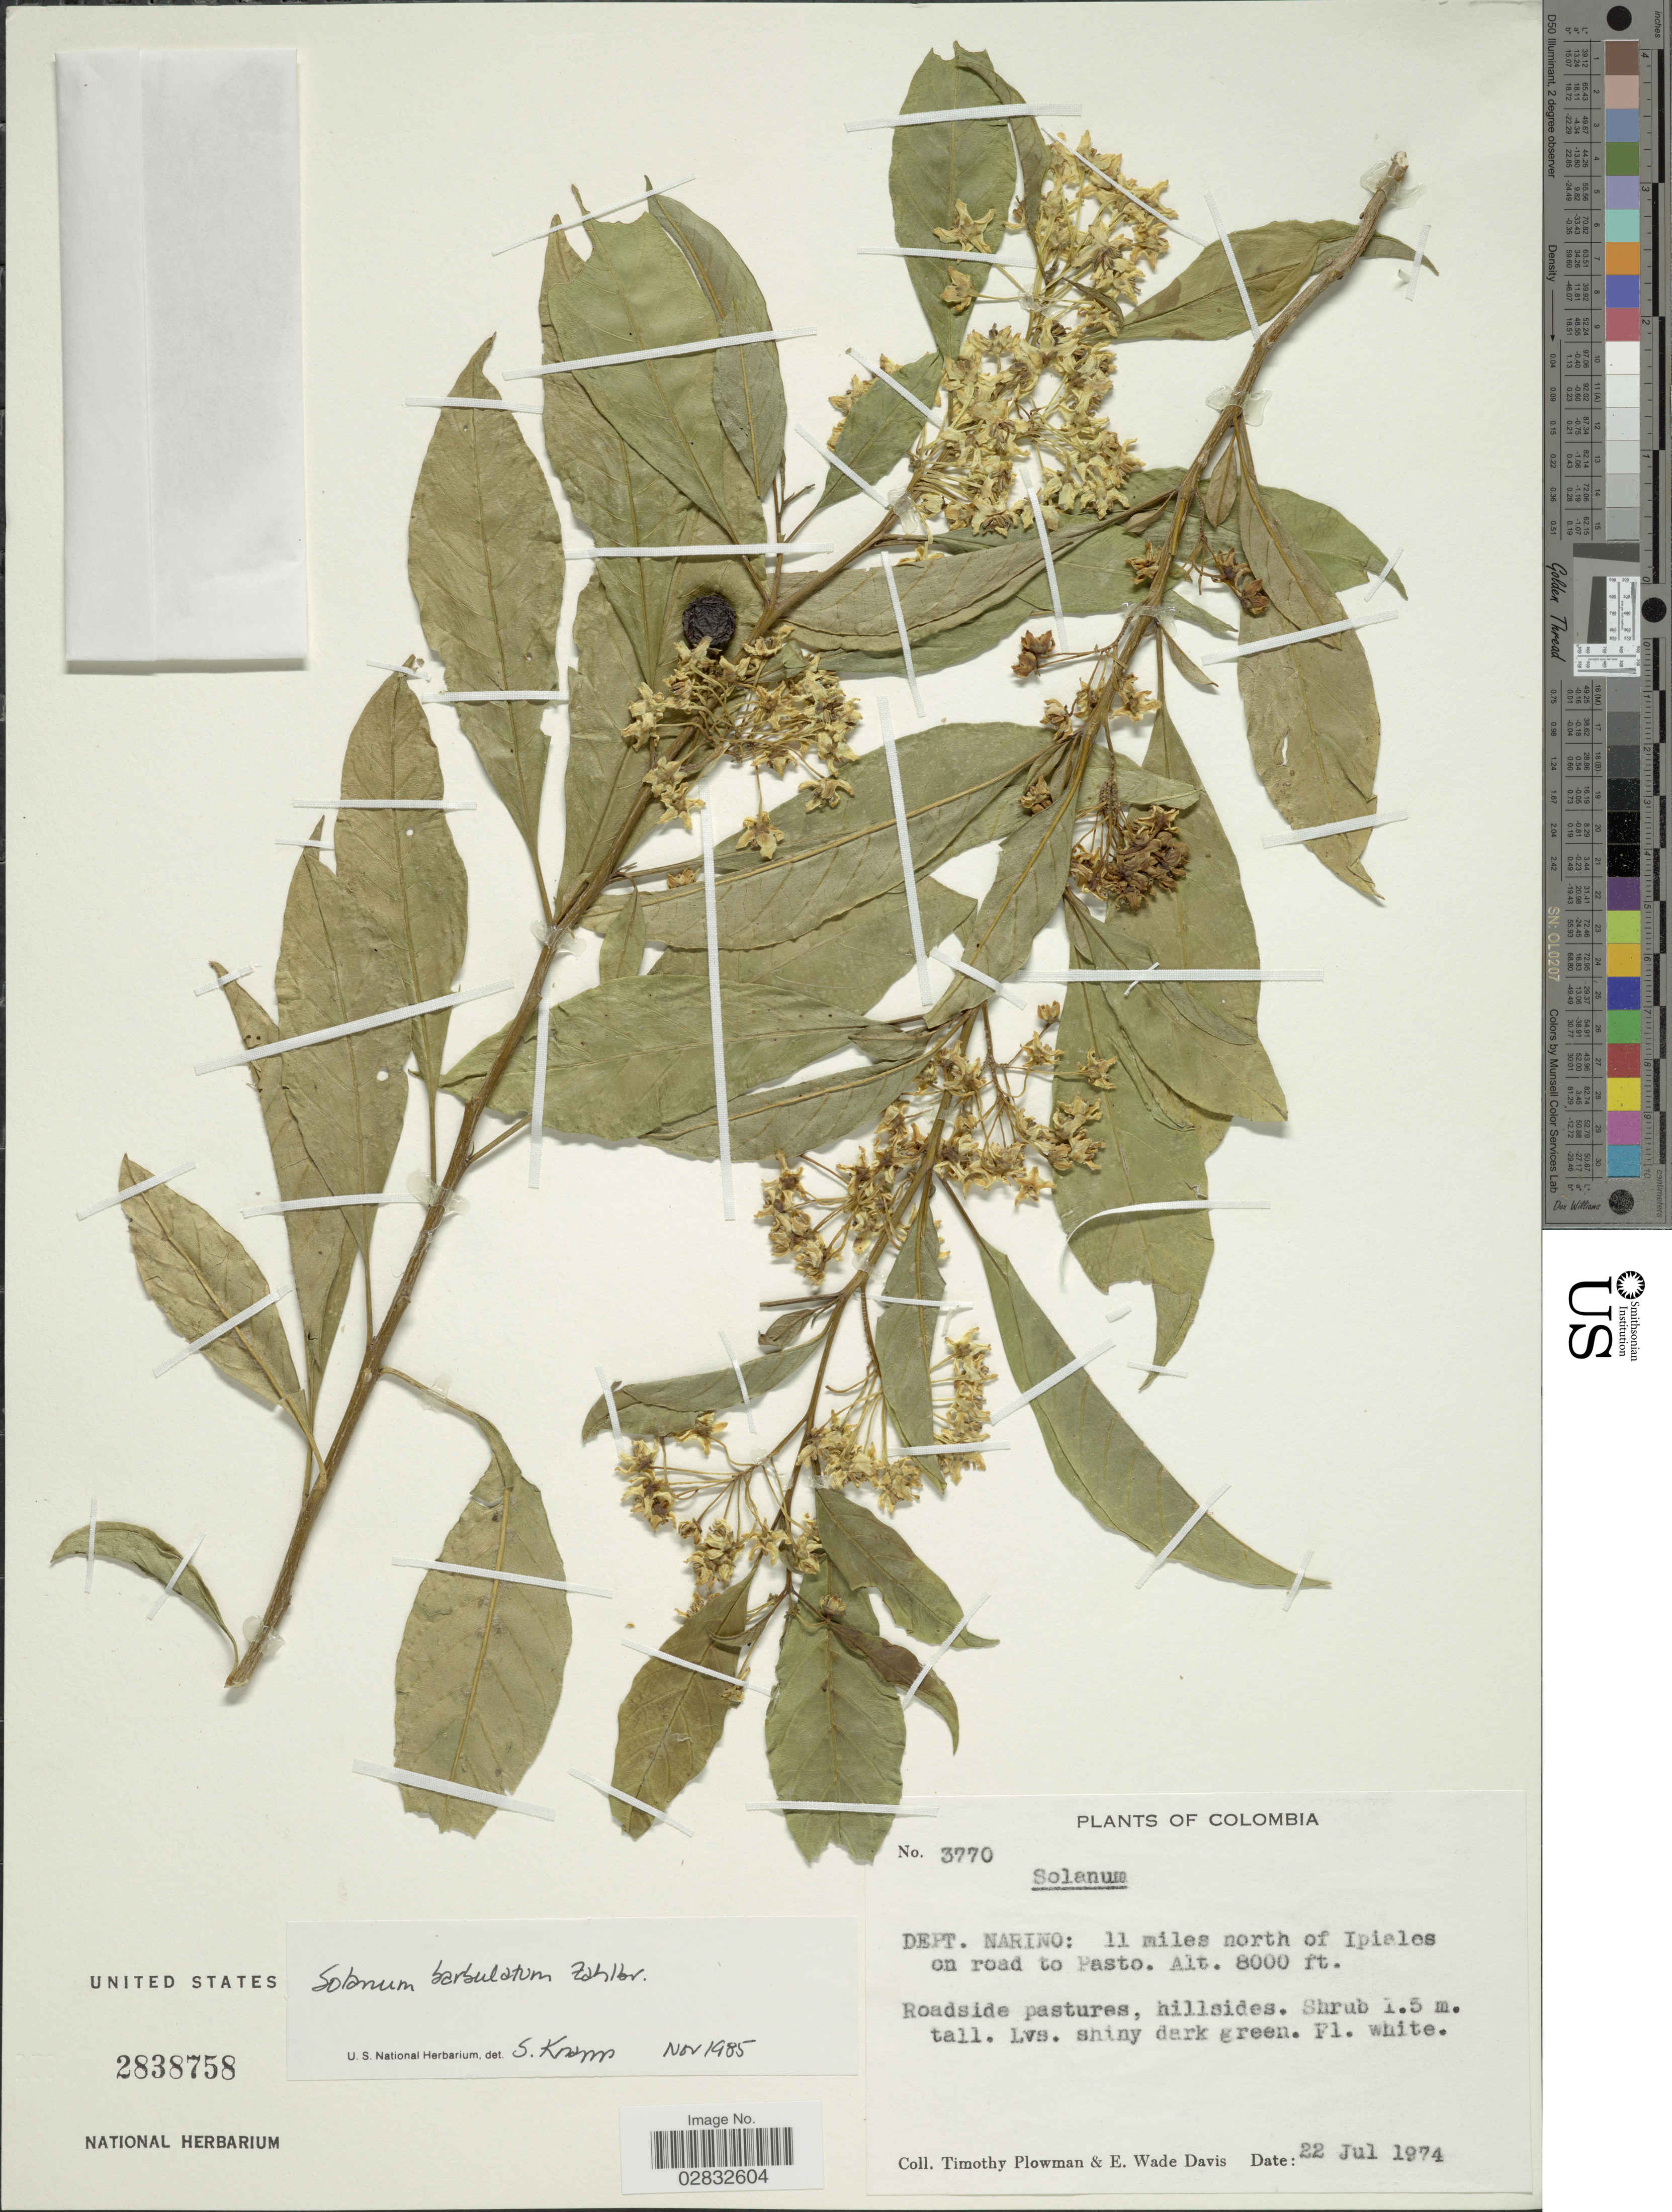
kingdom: Plantae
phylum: Tracheophyta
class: Magnoliopsida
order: Solanales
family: Solanaceae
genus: Solanum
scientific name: Solanum barbulatum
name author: Zahlbr.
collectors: T. Plowman & E. Wade-Davis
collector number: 3770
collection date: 1974-07-22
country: Colombia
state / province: Nariño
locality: Dept. Narino, 11 miles north of Ipiales on road to Pasto.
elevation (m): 2438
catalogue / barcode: US 2838758